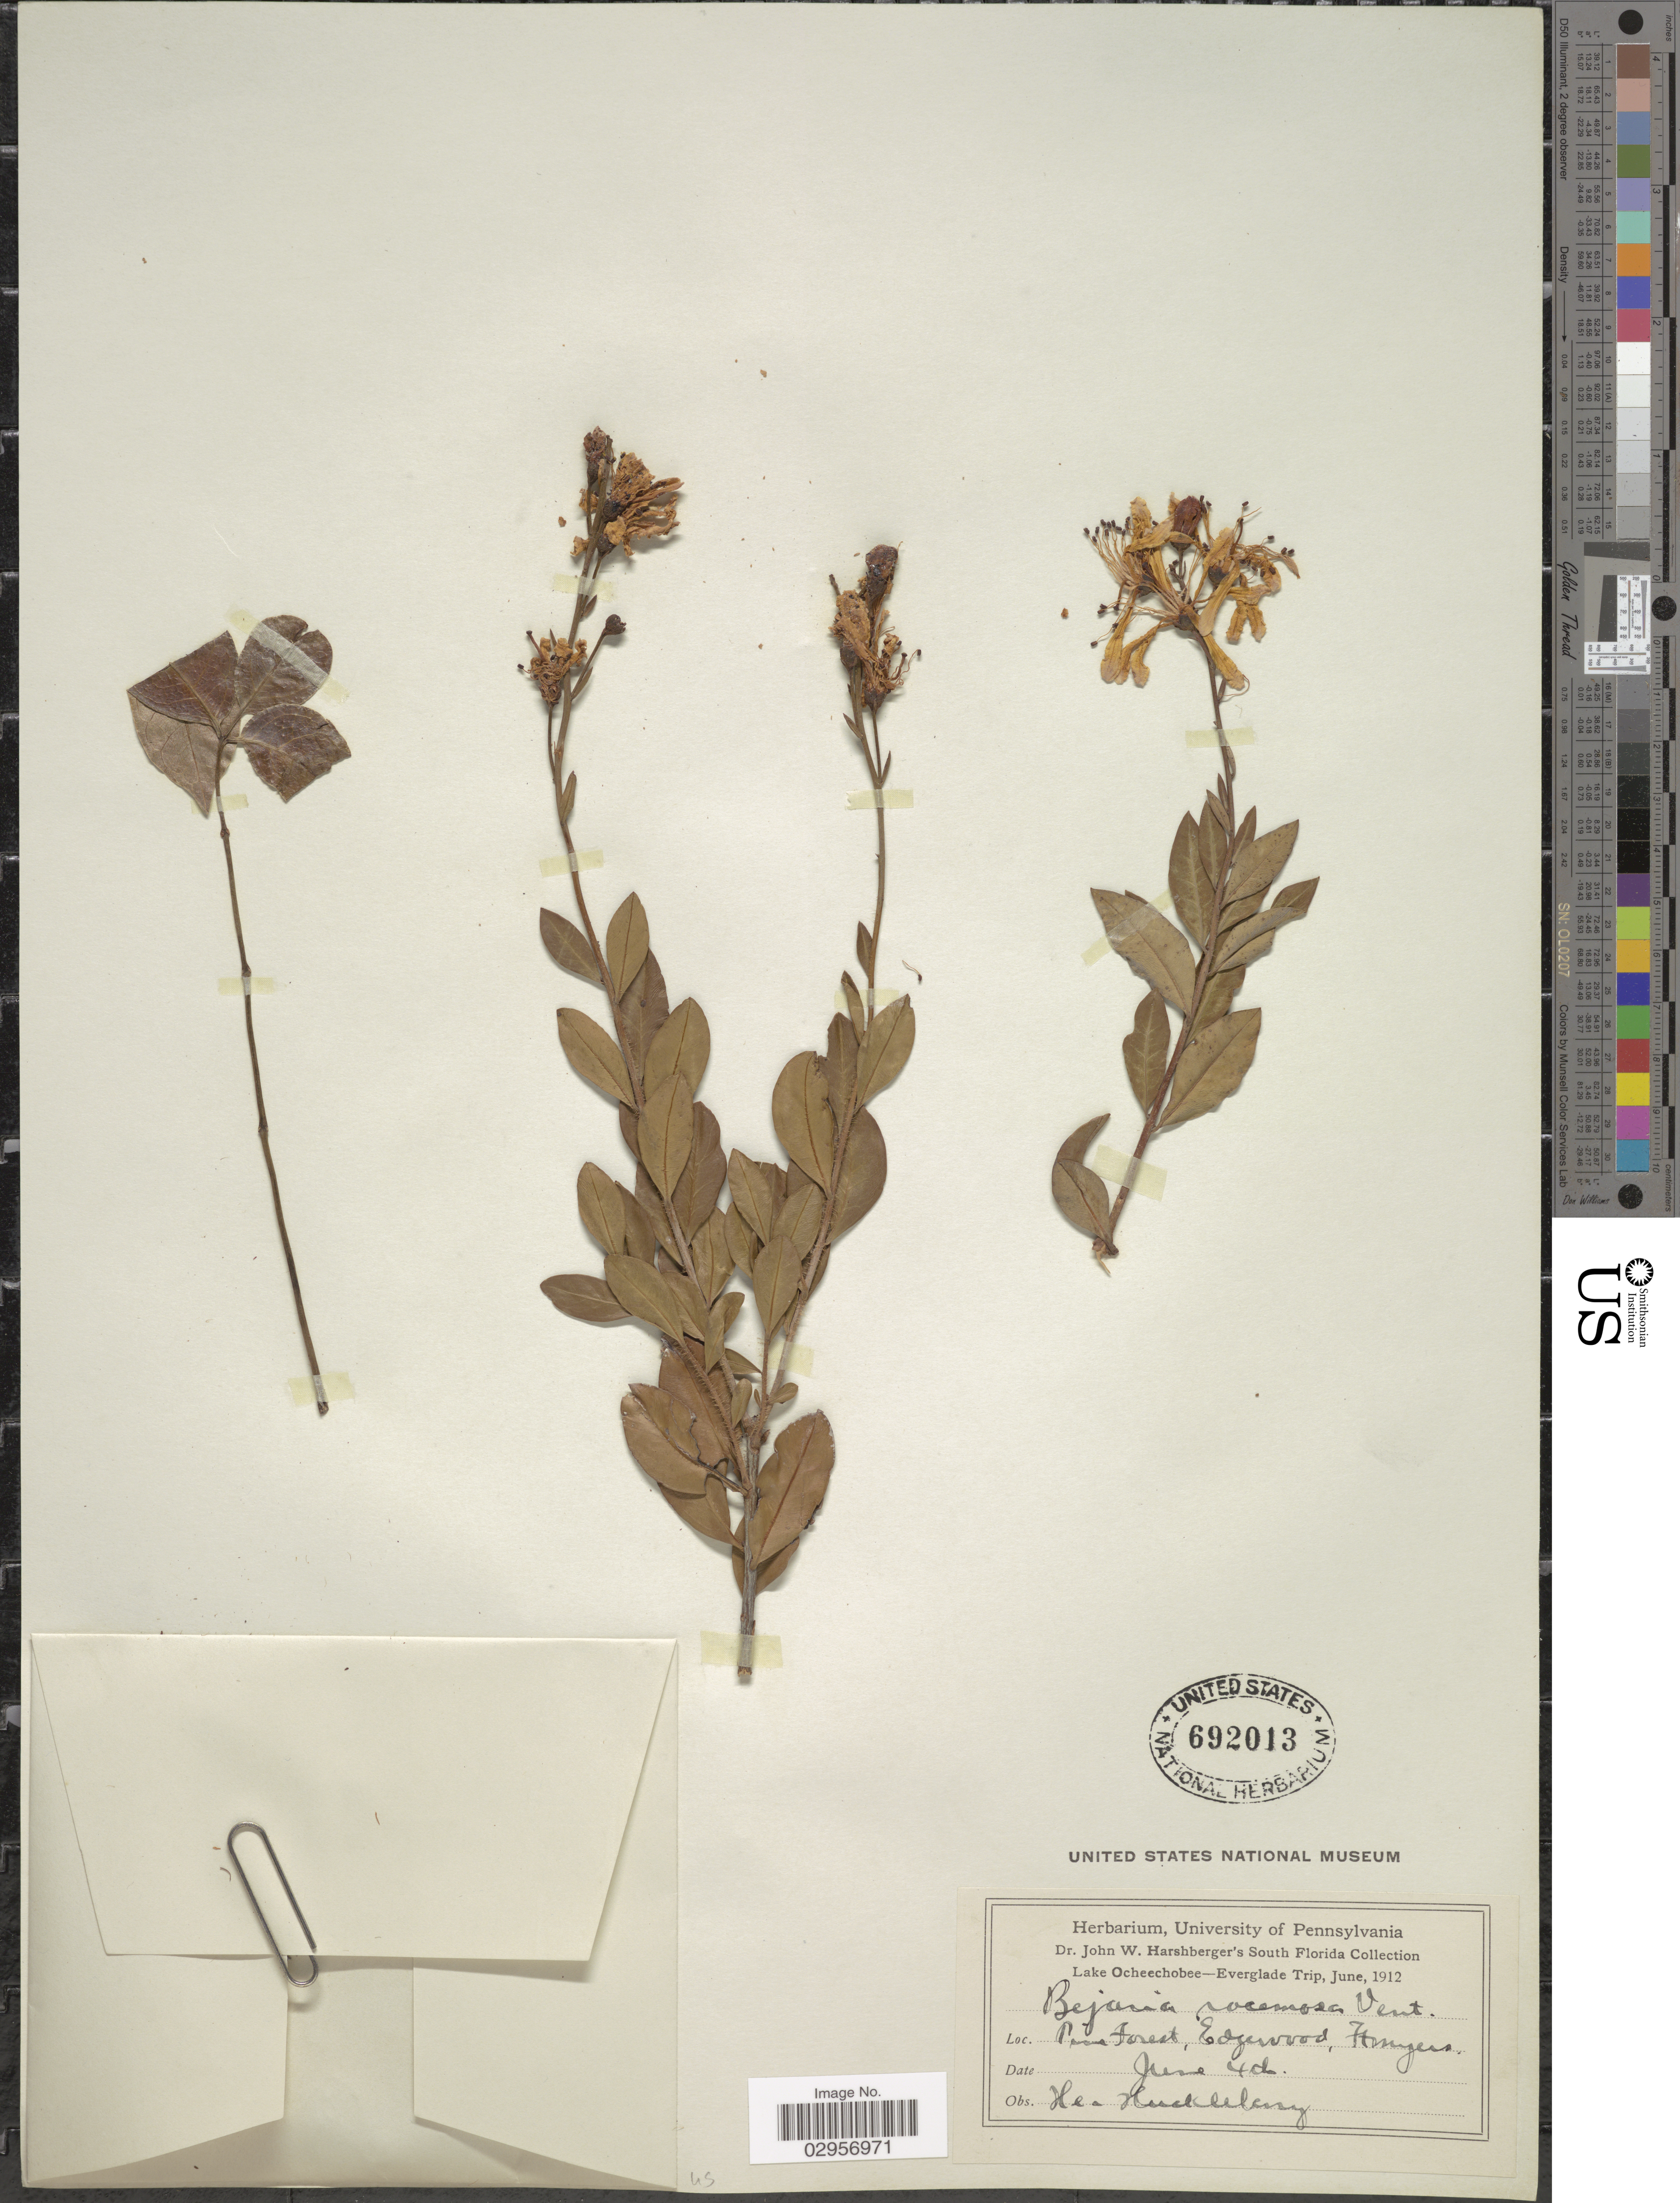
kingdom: Plantae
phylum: Tracheophyta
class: Magnoliopsida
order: Ericales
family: Ericaceae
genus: Bejaria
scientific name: Bejaria racemosa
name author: Vent.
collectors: H. Huckleberry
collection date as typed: Transcribed d/m/y: /6/40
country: United States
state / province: Florida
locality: South Florida, Lake Ocheechobee-Everglade Trip, Pine Forest, Edgewood, Hmyers.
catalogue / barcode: US 692013